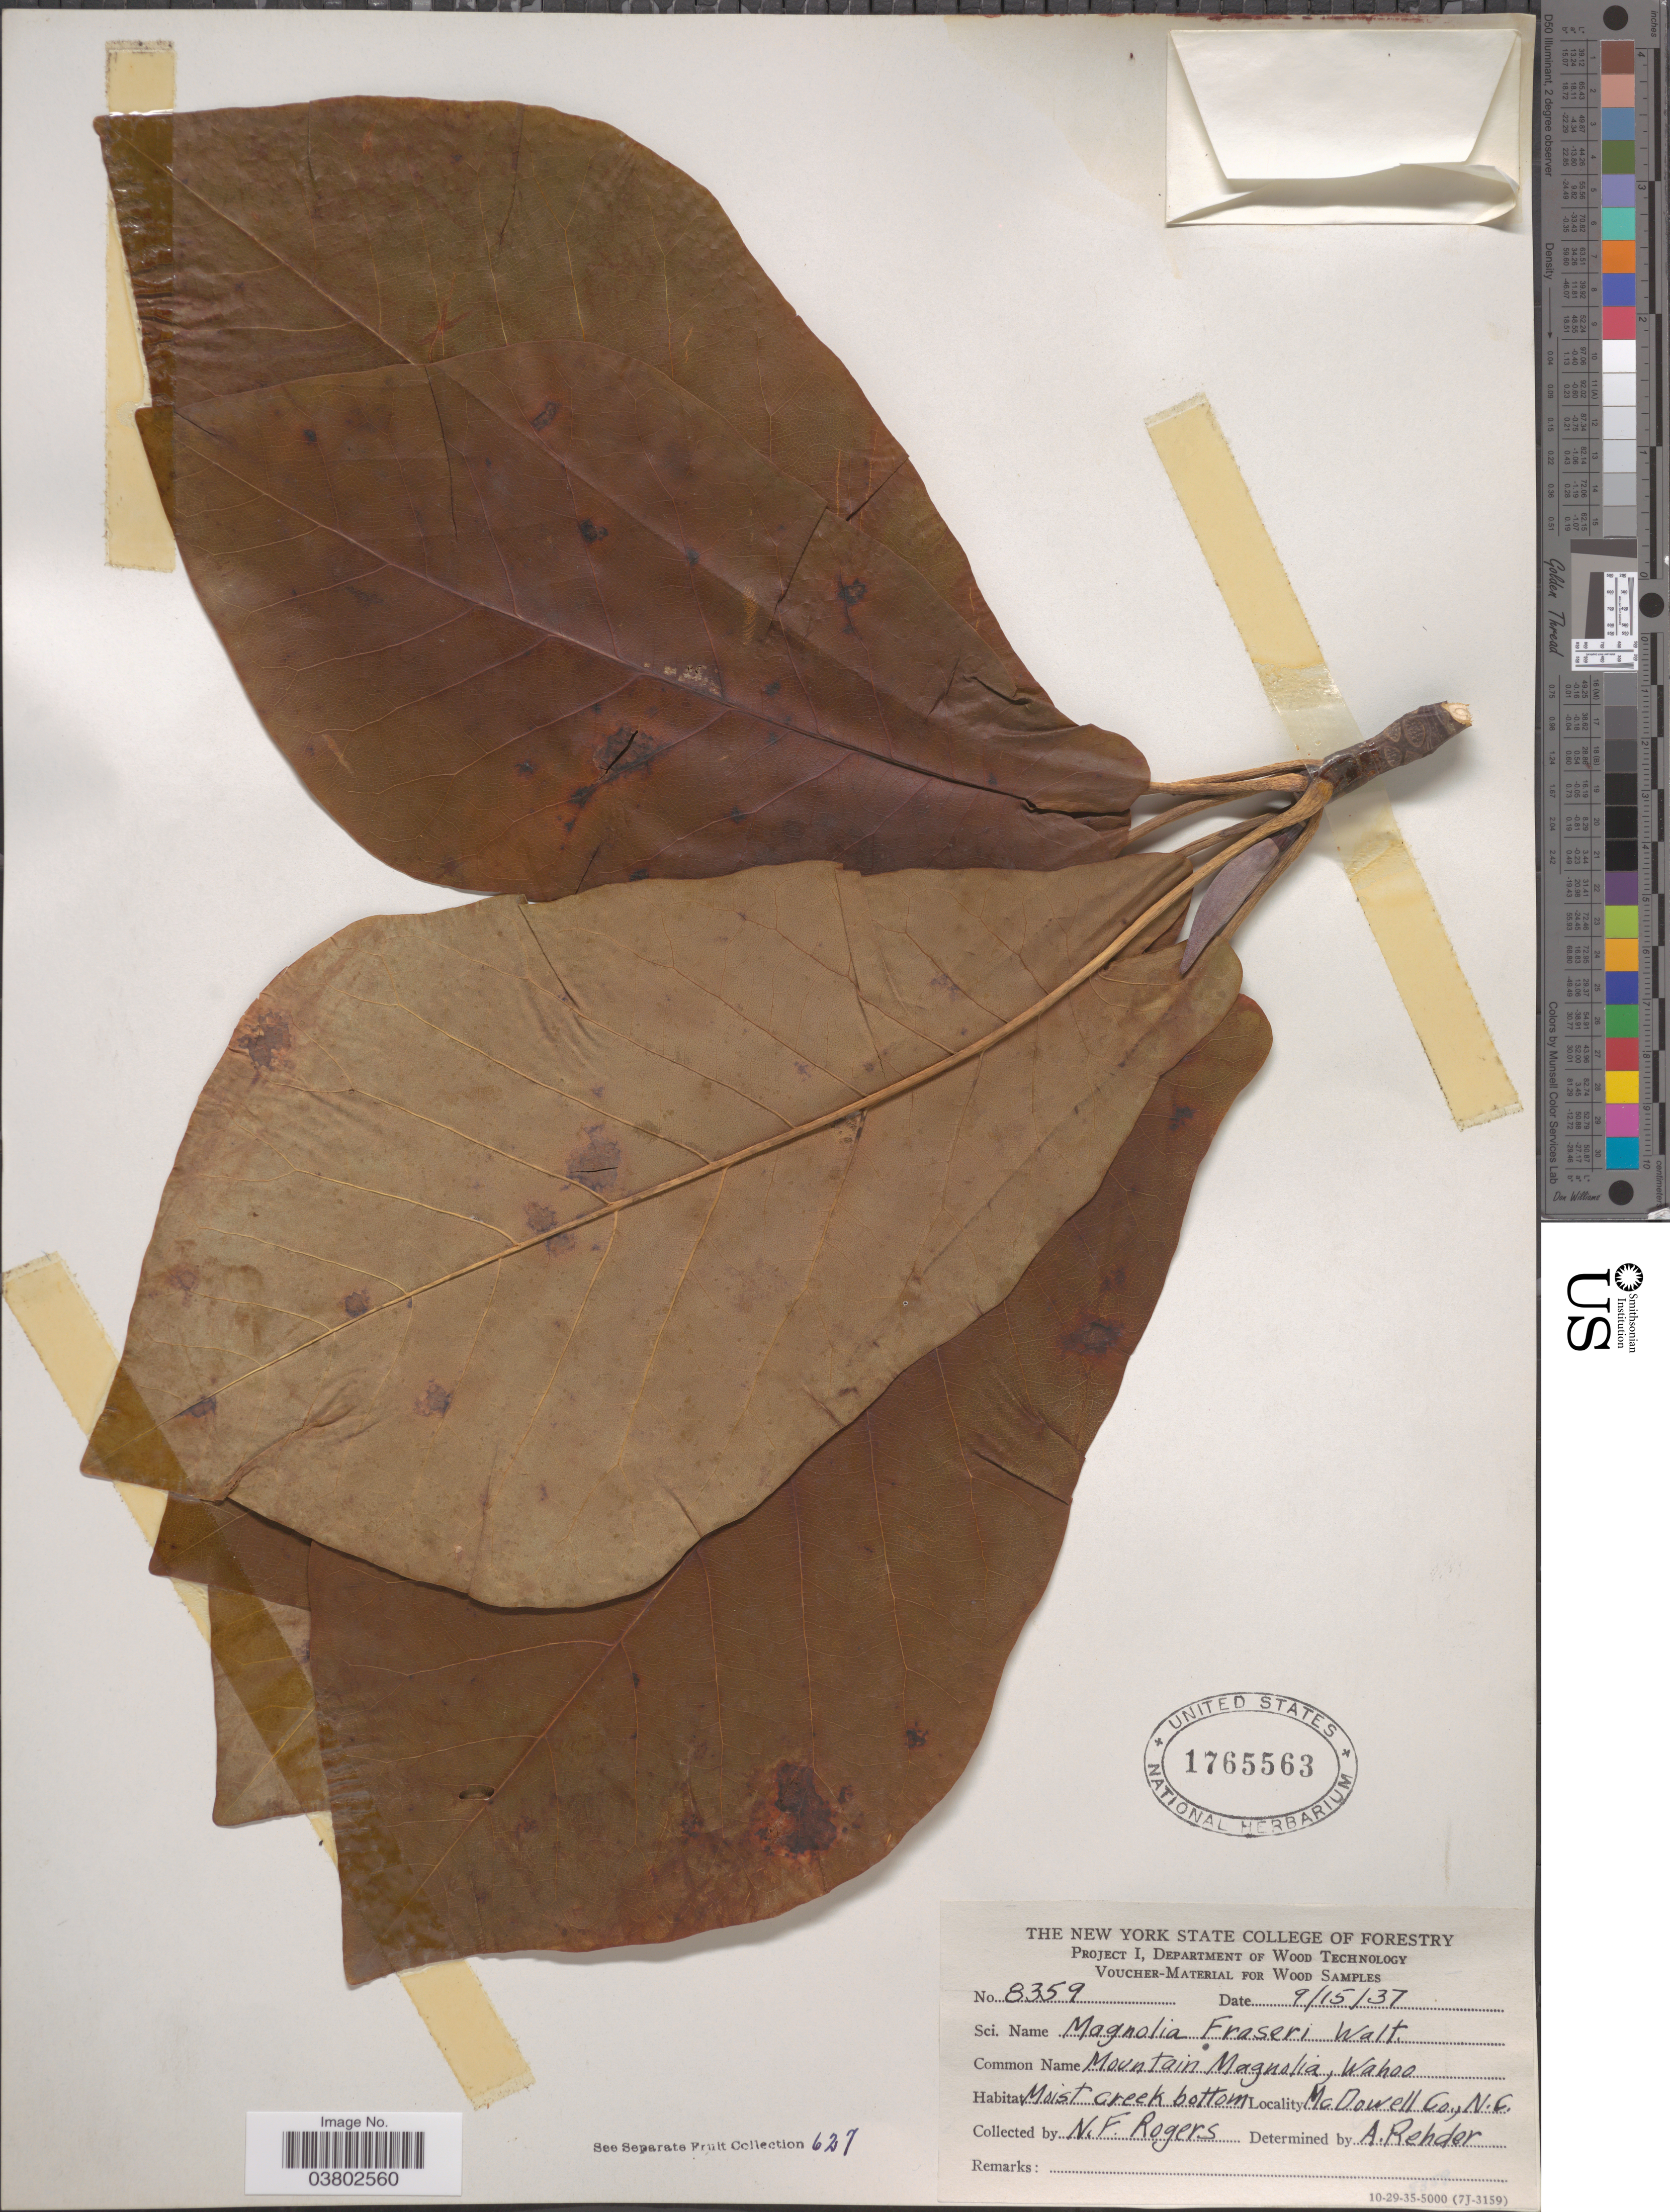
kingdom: Plantae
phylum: Tracheophyta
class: Magnoliopsida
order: Magnoliales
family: Magnoliaceae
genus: Magnolia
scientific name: Magnolia fraseri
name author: Walter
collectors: N. Rogers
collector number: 8359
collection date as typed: Transcribed d/m/y: 15/9/37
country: United States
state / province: North Carolina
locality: McDowell Co.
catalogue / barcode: US 1765563